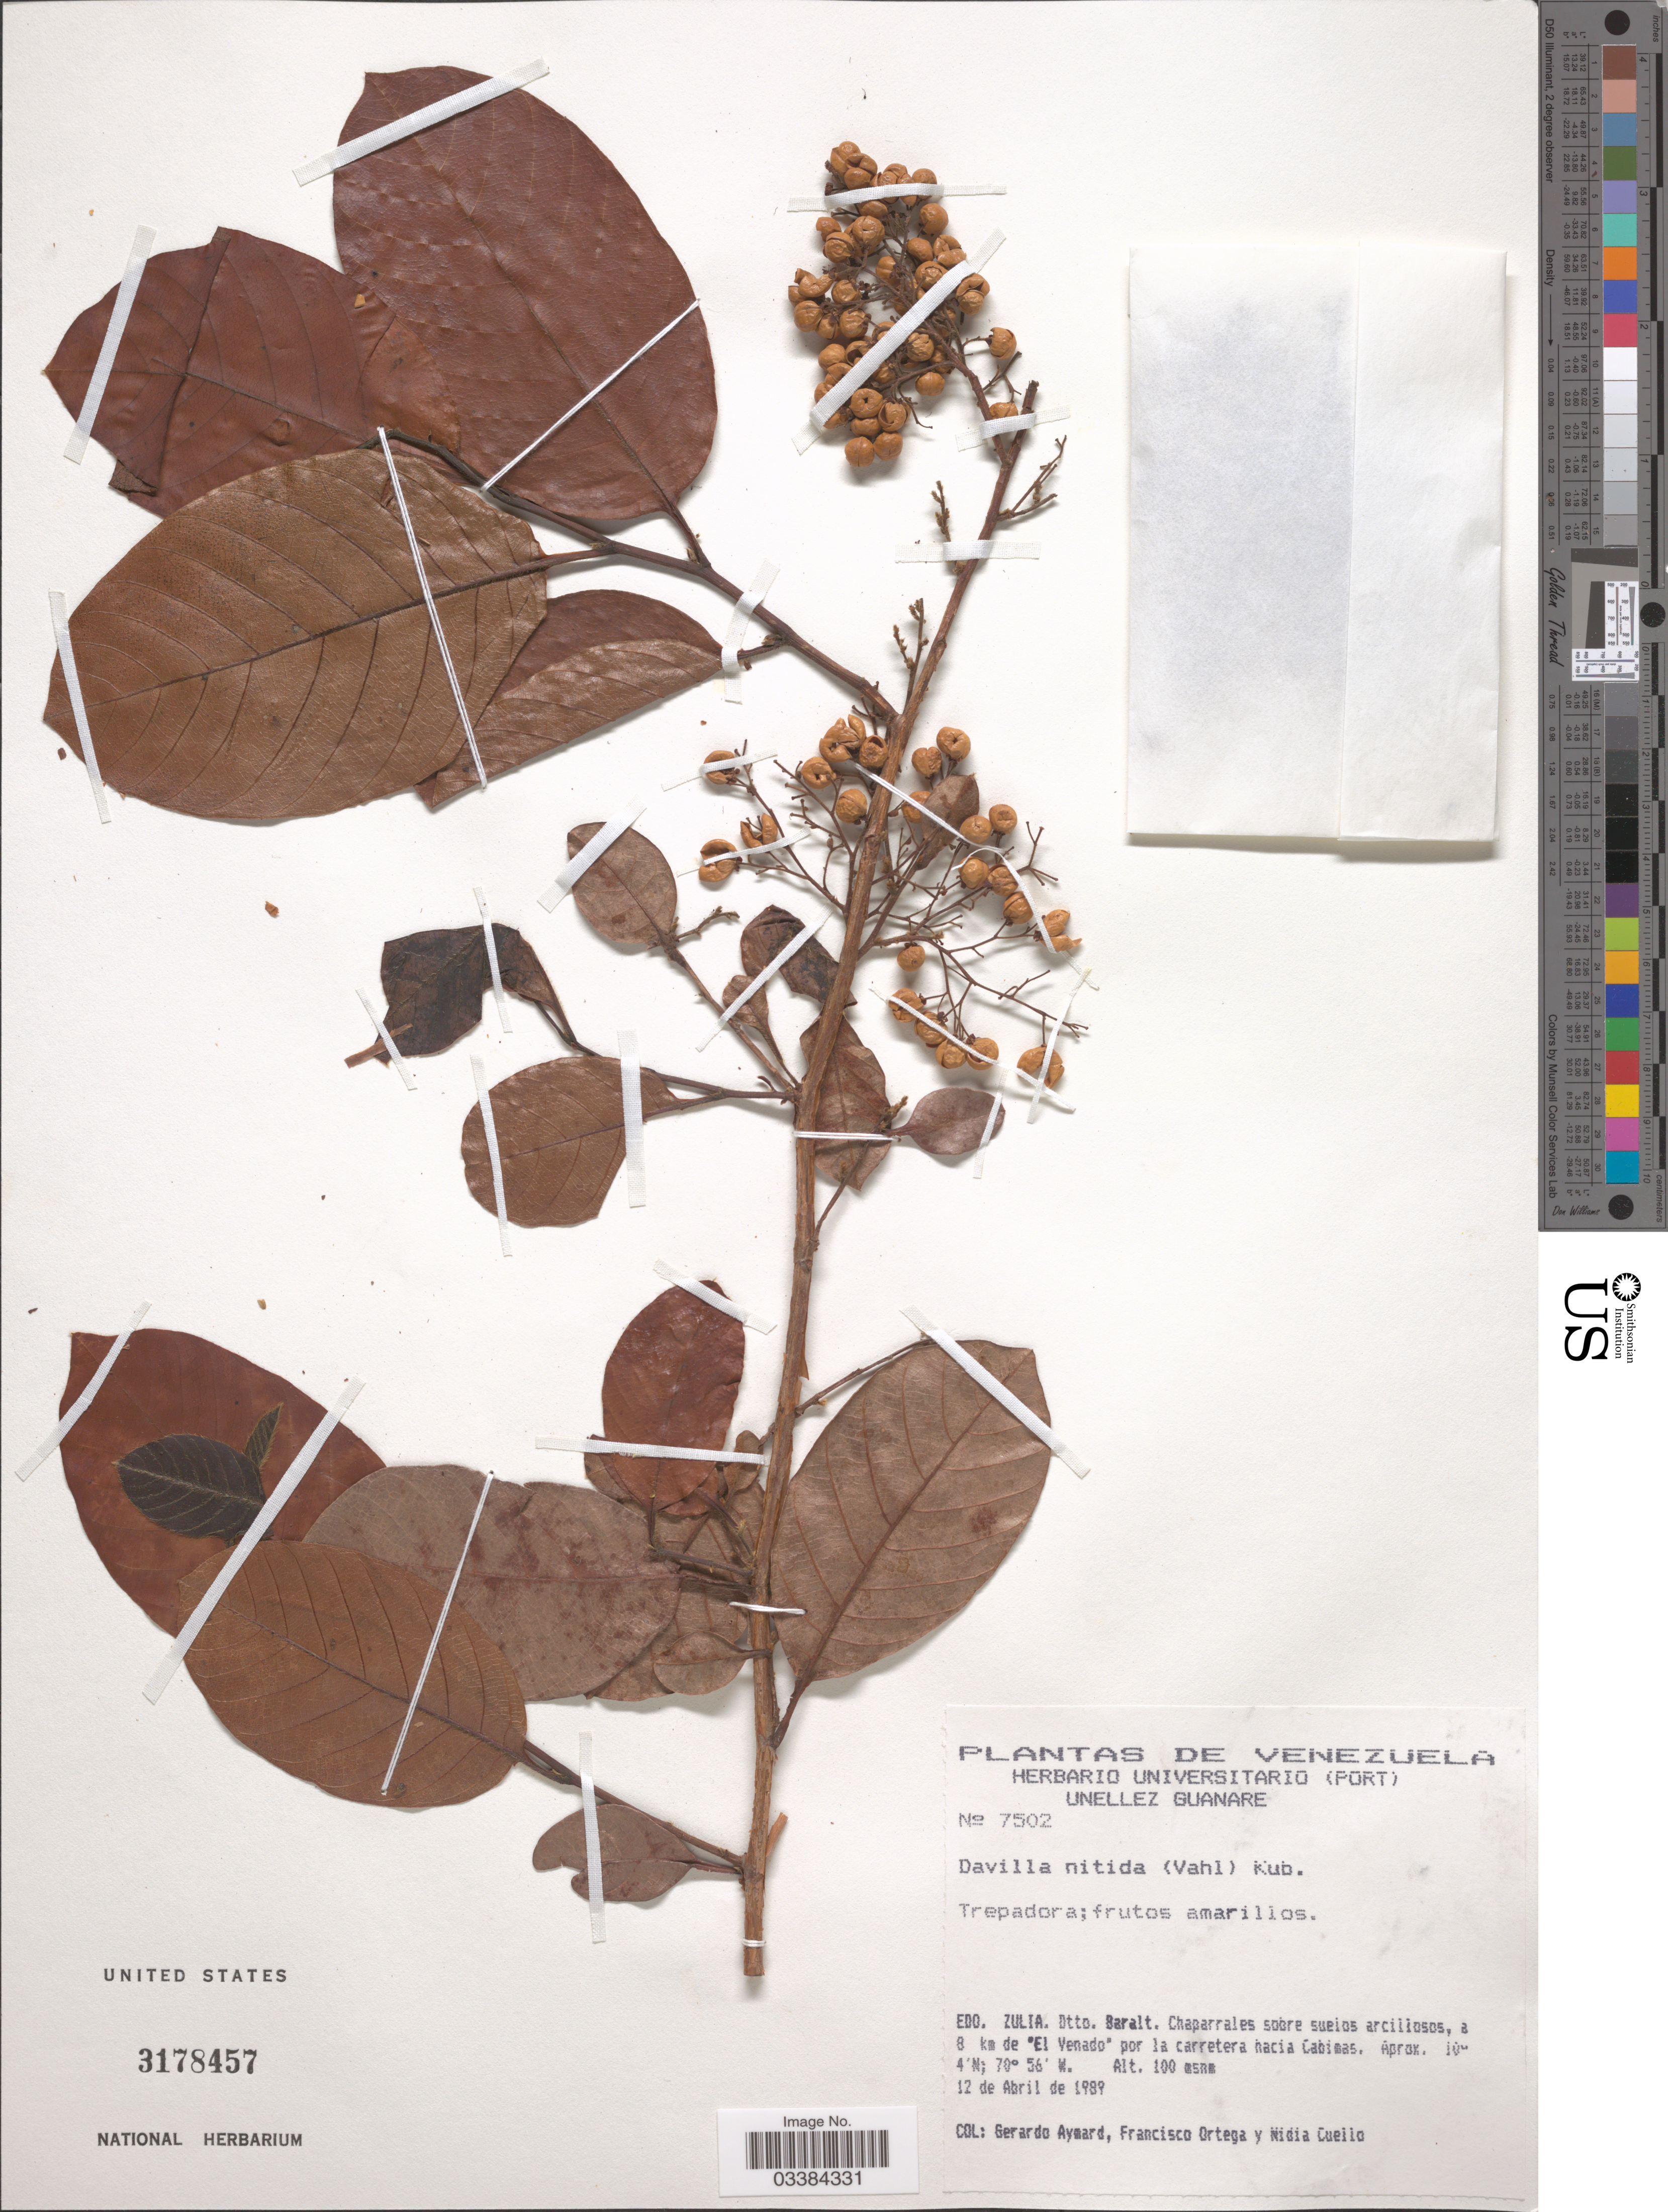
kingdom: Plantae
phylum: Tracheophyta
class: Magnoliopsida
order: Dilleniales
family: Dilleniaceae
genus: Davilla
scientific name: Davilla nitida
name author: (Vahl) Kubitzki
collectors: G. A. Aymard, F. J. Ortega & N. L. Cuello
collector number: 7502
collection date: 1989-04-12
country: Venezuela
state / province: Zulia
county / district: Baralt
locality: "El Venado" por la carretera hacia Cabimas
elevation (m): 100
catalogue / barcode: US 3178457